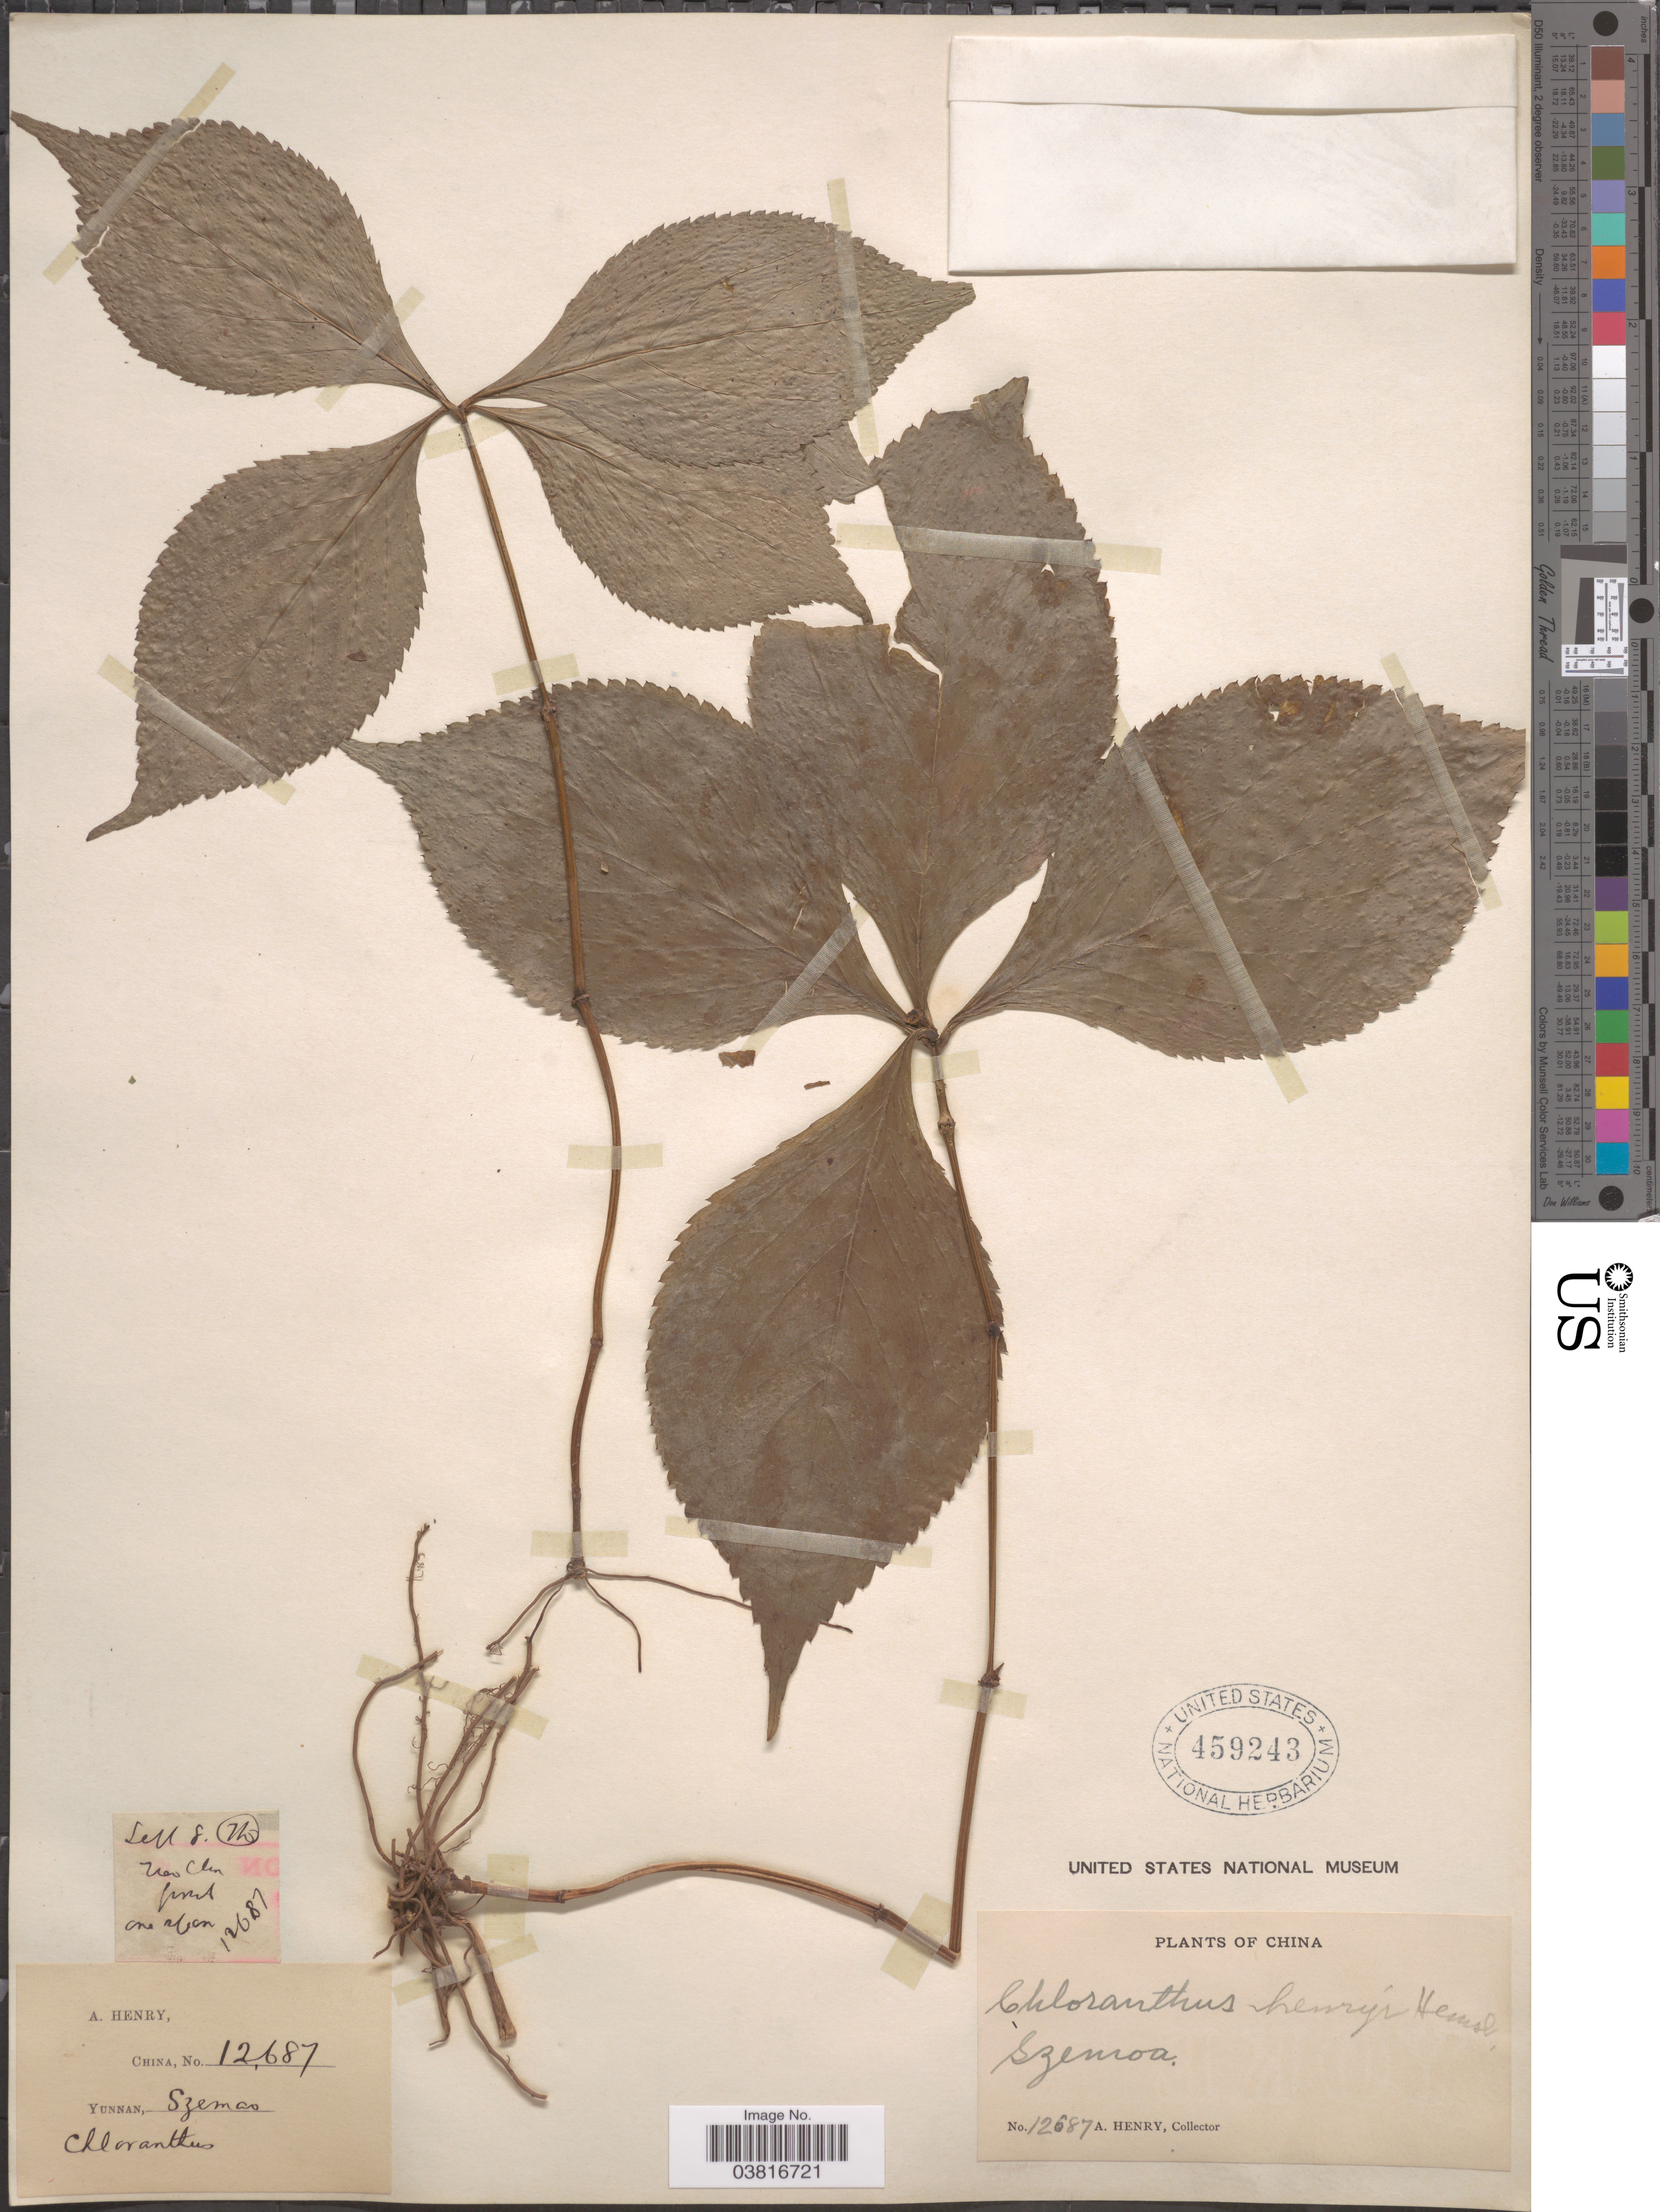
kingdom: Plantae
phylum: Tracheophyta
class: Magnoliopsida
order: Chloranthales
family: Chloranthaceae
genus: Chloranthus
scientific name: Chloranthus henryi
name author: Hemsl.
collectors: A. Henry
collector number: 12687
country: China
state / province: Yunnan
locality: Szemoa.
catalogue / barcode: US 459243